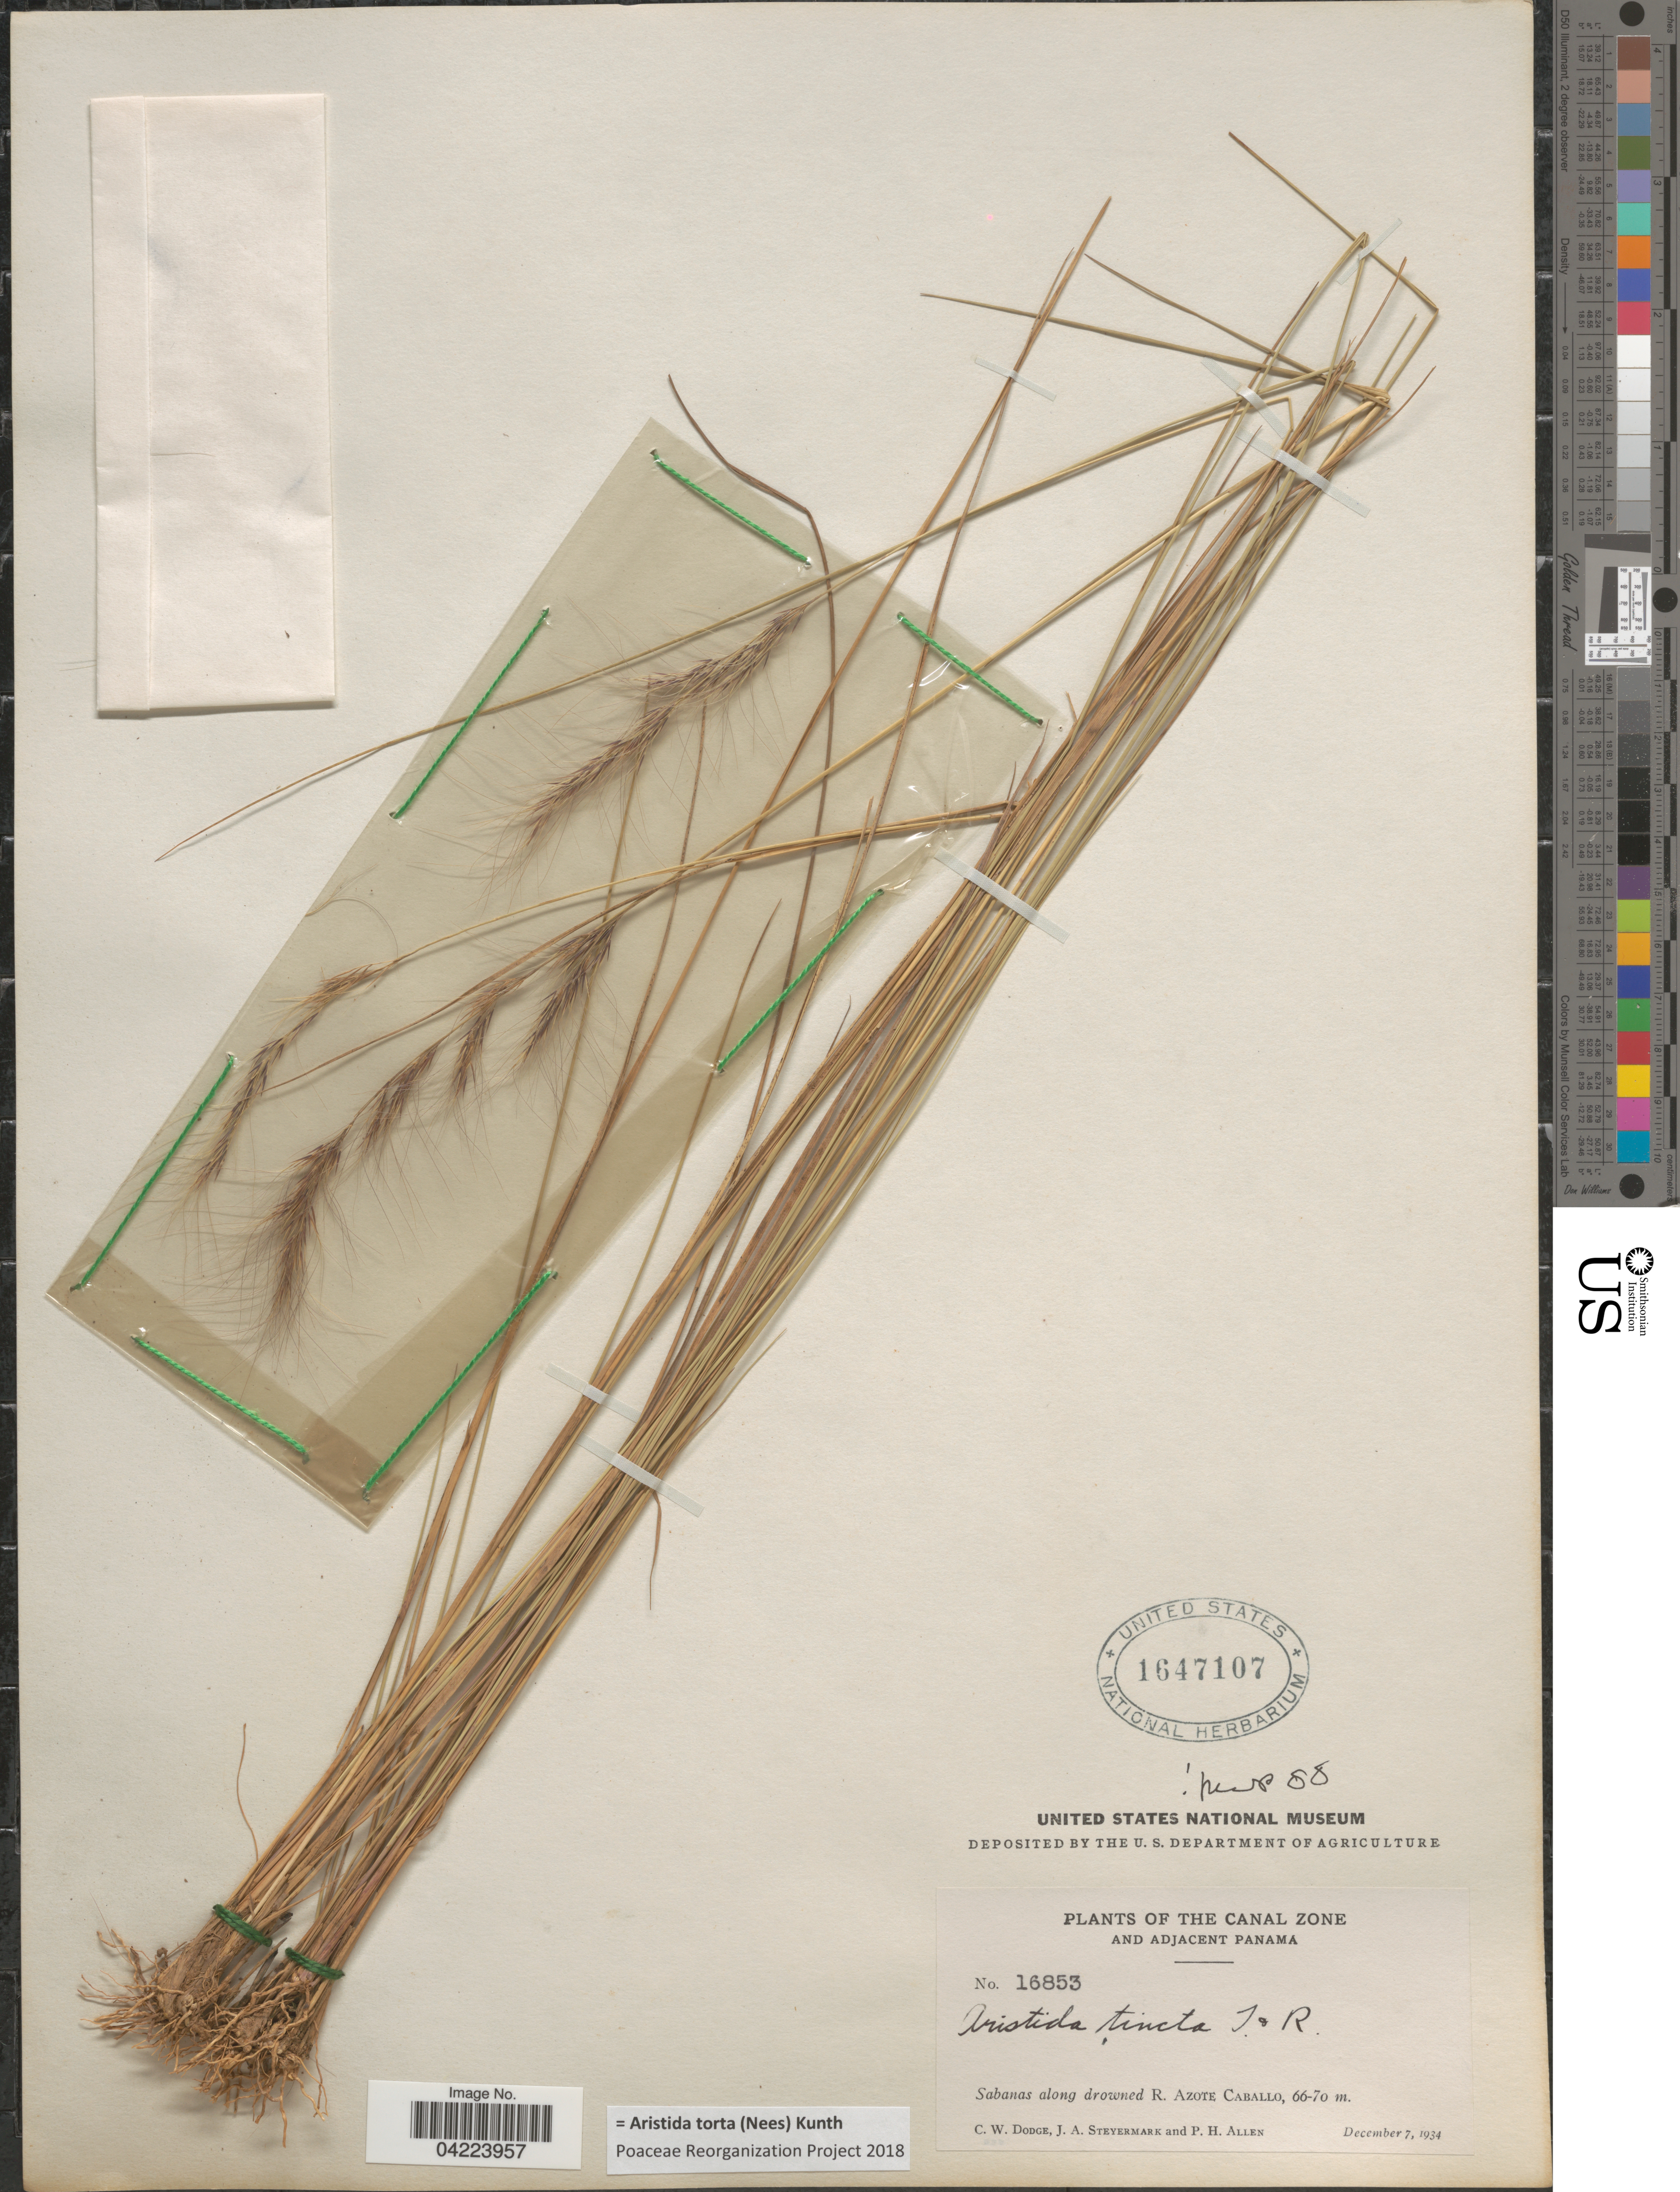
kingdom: Plantae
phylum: Tracheophyta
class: Liliopsida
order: Poales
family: Poaceae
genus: Aristida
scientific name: Aristida torta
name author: (Nees) Kunth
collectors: C. Dodge, J. Steyermark & P. H. Allen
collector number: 16853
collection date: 1934-12-07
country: Panama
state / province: Colón / Panamá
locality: The Canal Zone and Adjacent Panama. Sabanas along drowned R. Azote Caballo.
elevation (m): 66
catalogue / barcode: US 1647107